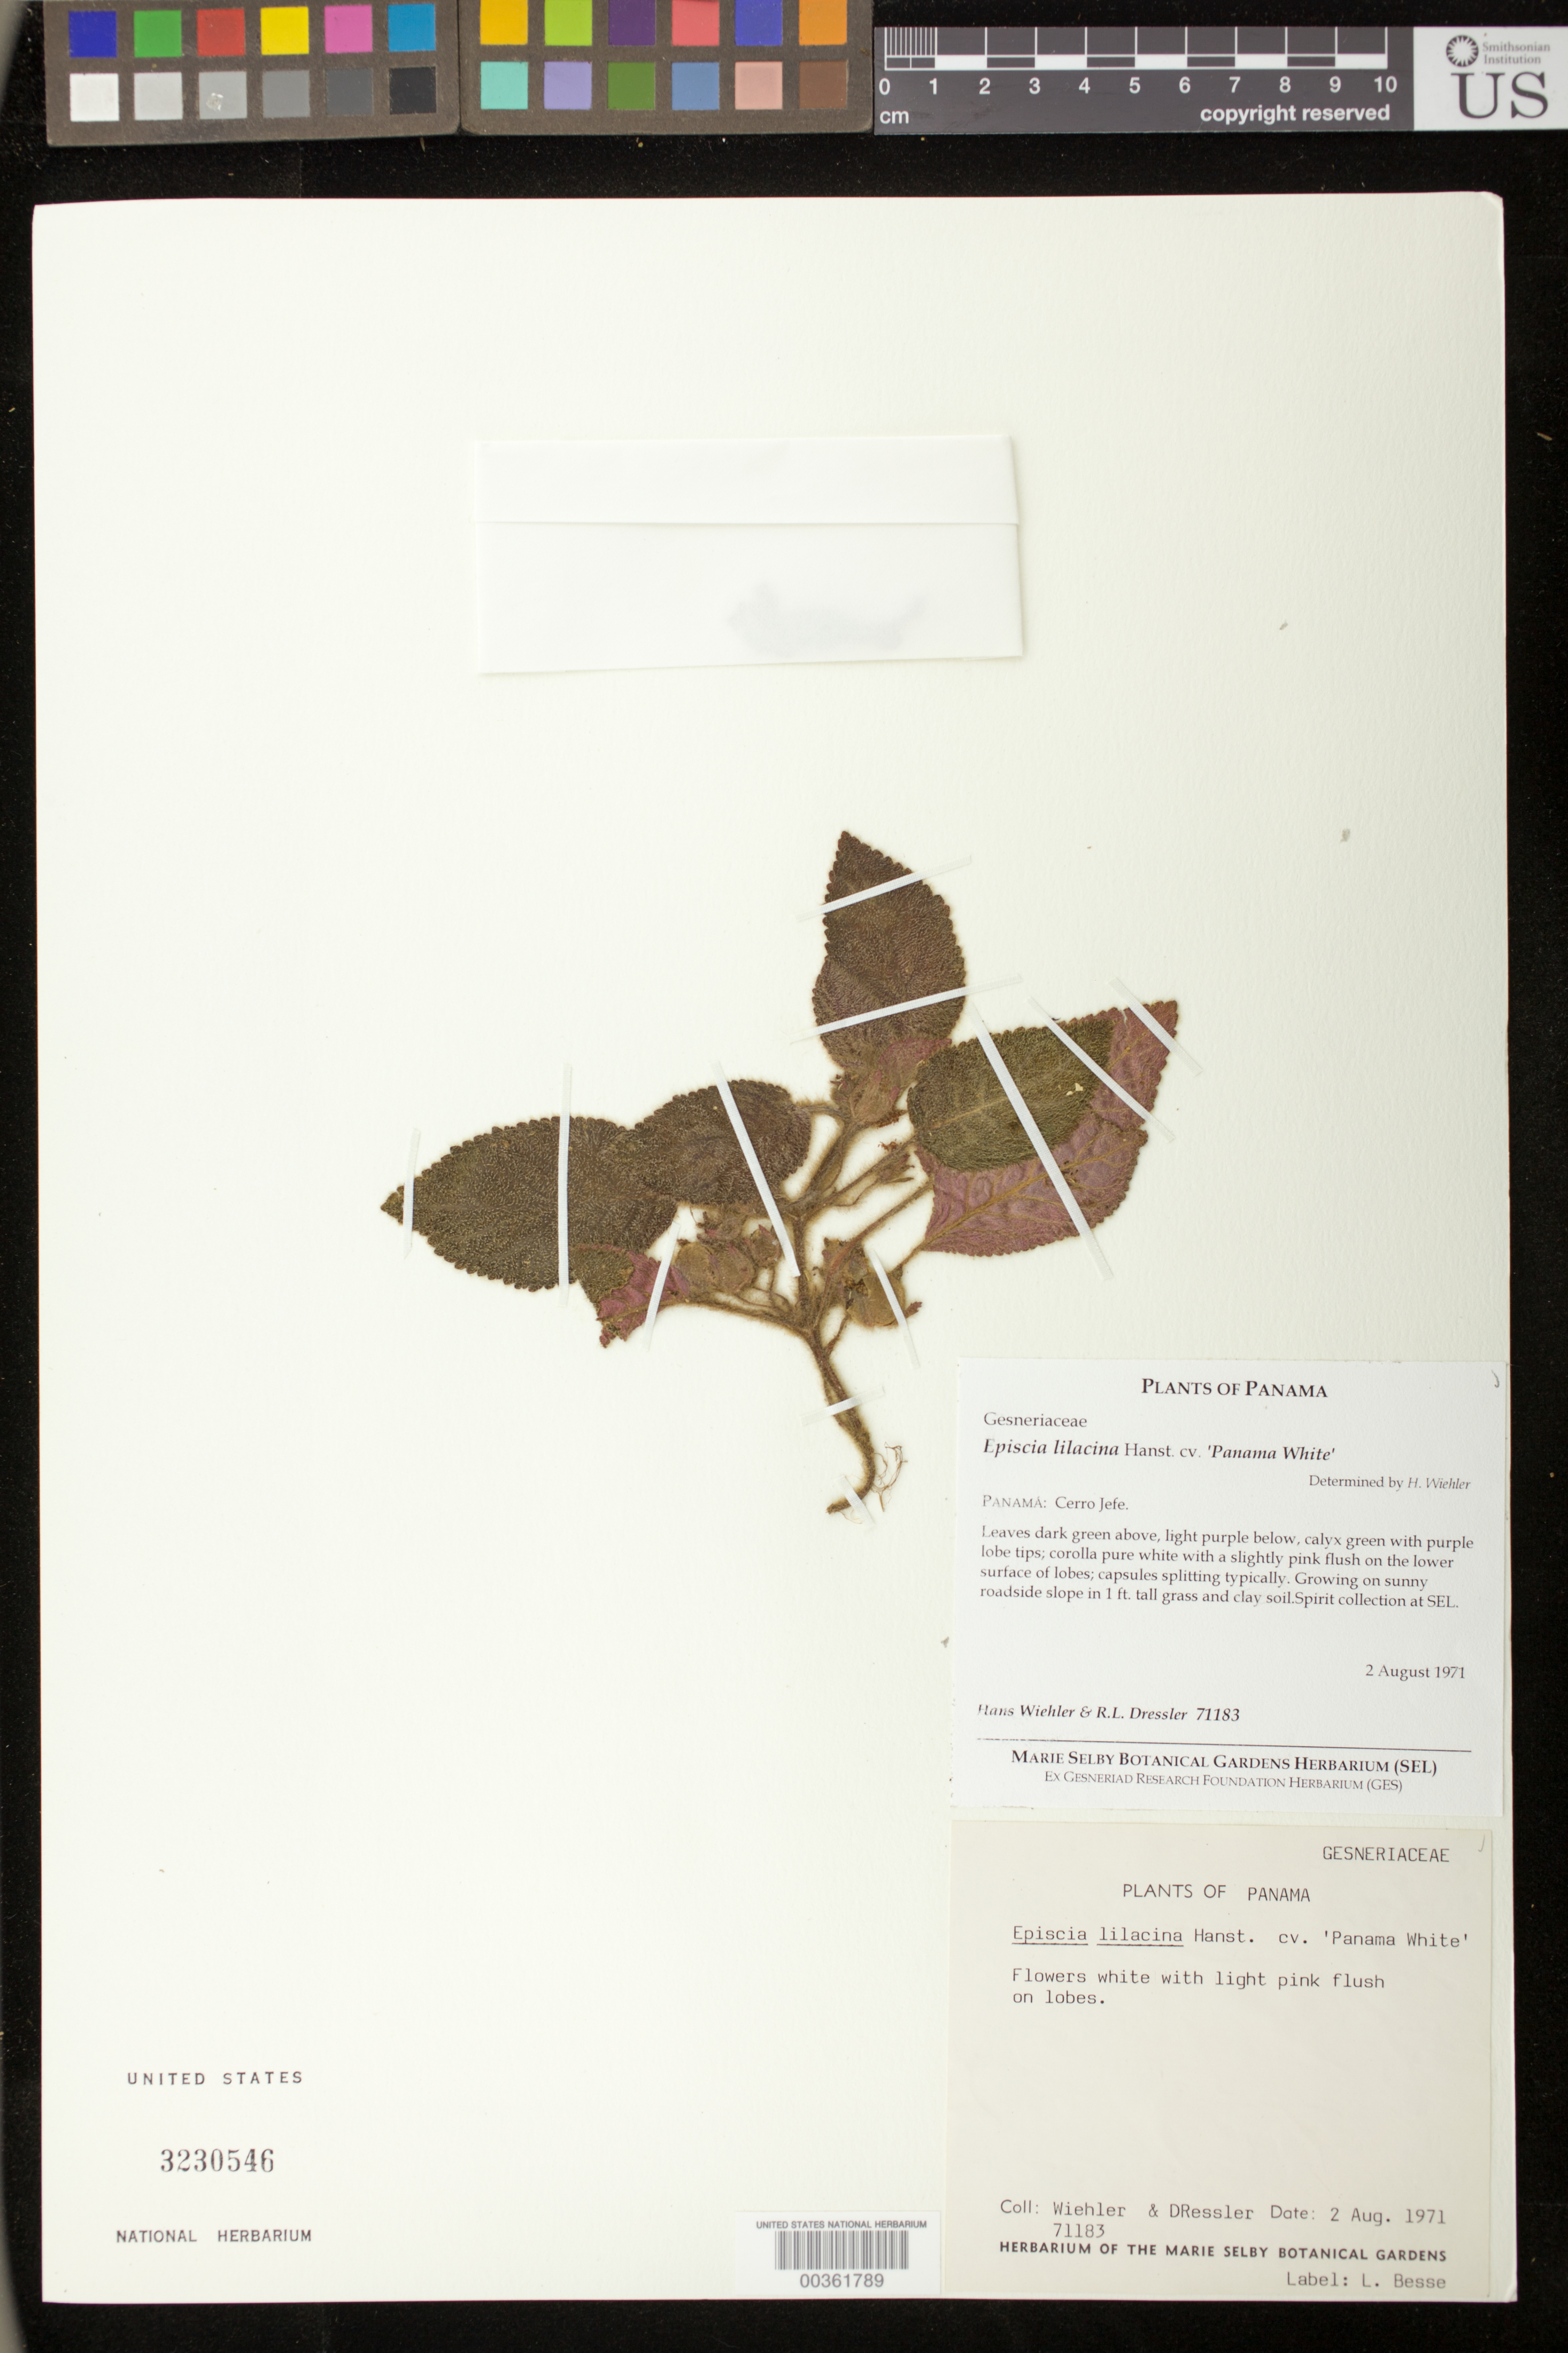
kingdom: Plantae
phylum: Tracheophyta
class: Magnoliopsida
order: Lamiales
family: Gesneriaceae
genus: Episcia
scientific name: Episcia lilacina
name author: Hanst.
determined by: Skog, Laurence E.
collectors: H. J. Wiehler & R. Dressler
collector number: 71183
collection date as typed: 02 Aug 1971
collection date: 1971-08-02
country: Panama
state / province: Panamá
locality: Cerro Jefe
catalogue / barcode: US 3230546